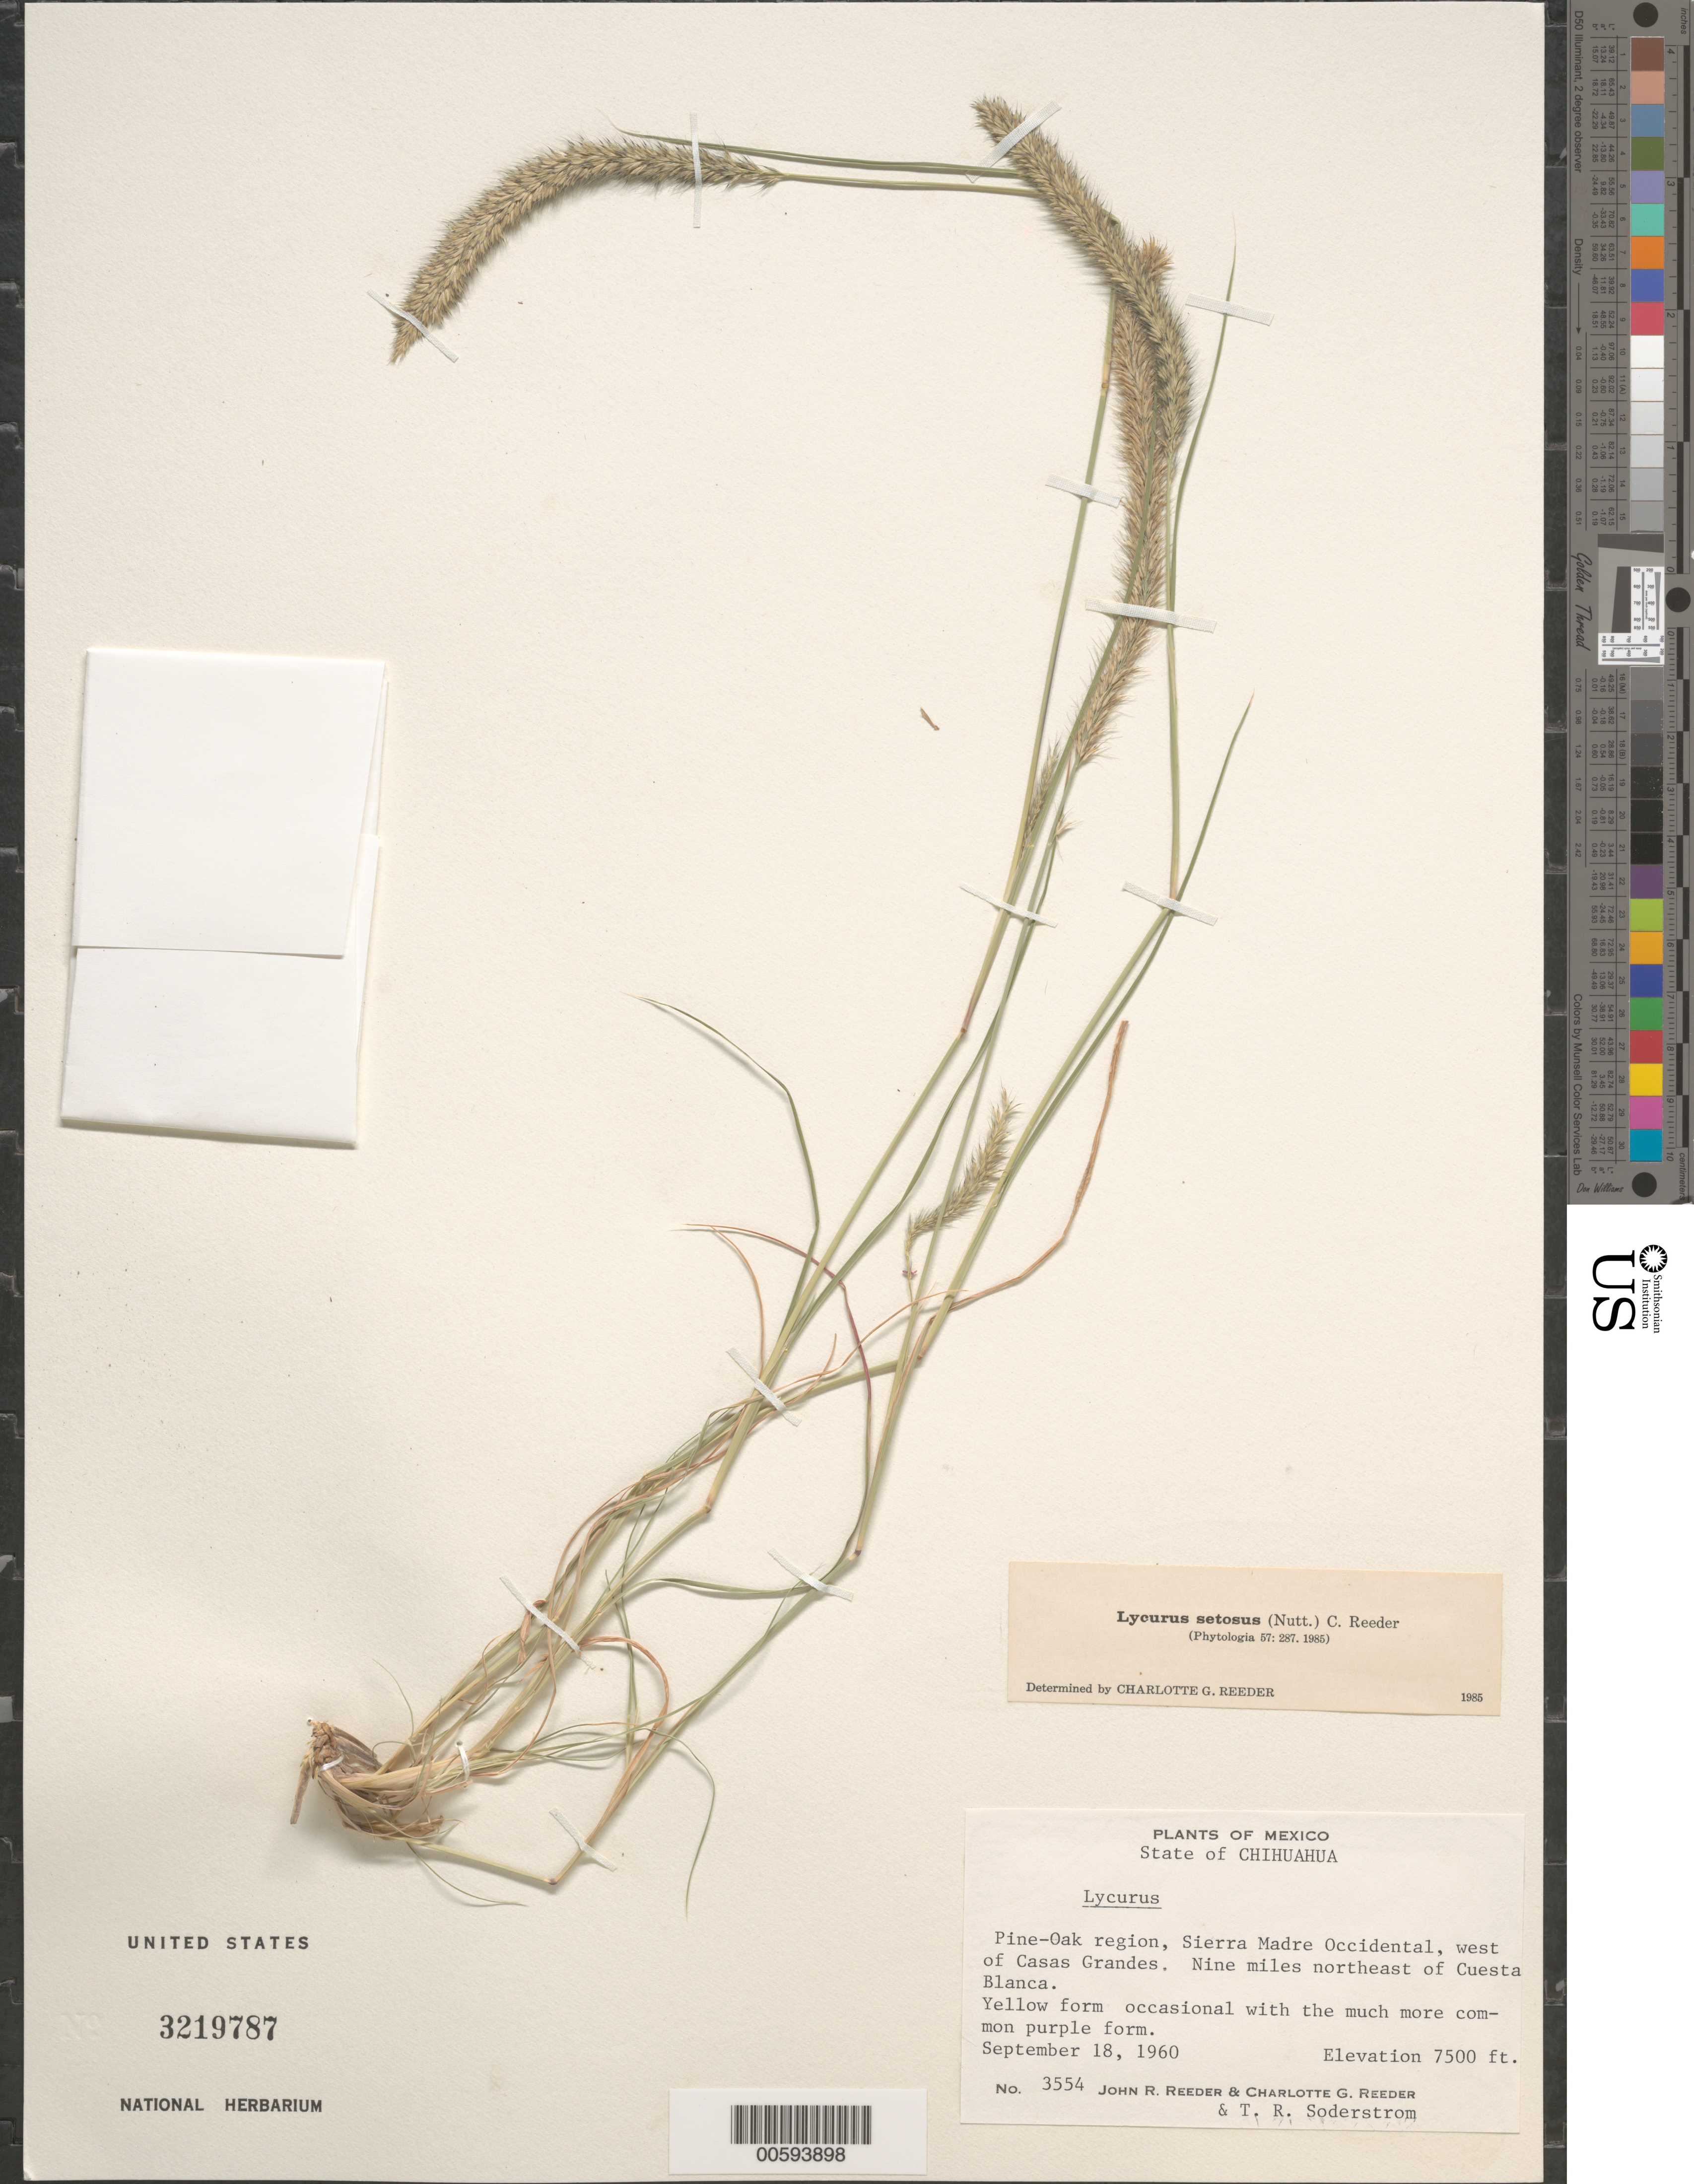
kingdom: Plantae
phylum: Tracheophyta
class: Liliopsida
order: Poales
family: Poaceae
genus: Lycurus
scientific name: Lycurus setosus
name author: (Nutt.) C. Reeder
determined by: Reeder, C. G., (ARIZ)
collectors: J. R. Reeder, C. G. Reeder & T. R. Soderstrom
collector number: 3554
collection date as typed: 18 Sep 1960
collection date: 1960-09-18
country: Mexico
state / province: Chihuahua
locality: Sierra Madre Occidental, W of Casas Grandes. 9 mi NE of Cuesta Blanca.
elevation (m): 2286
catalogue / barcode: US 3219787